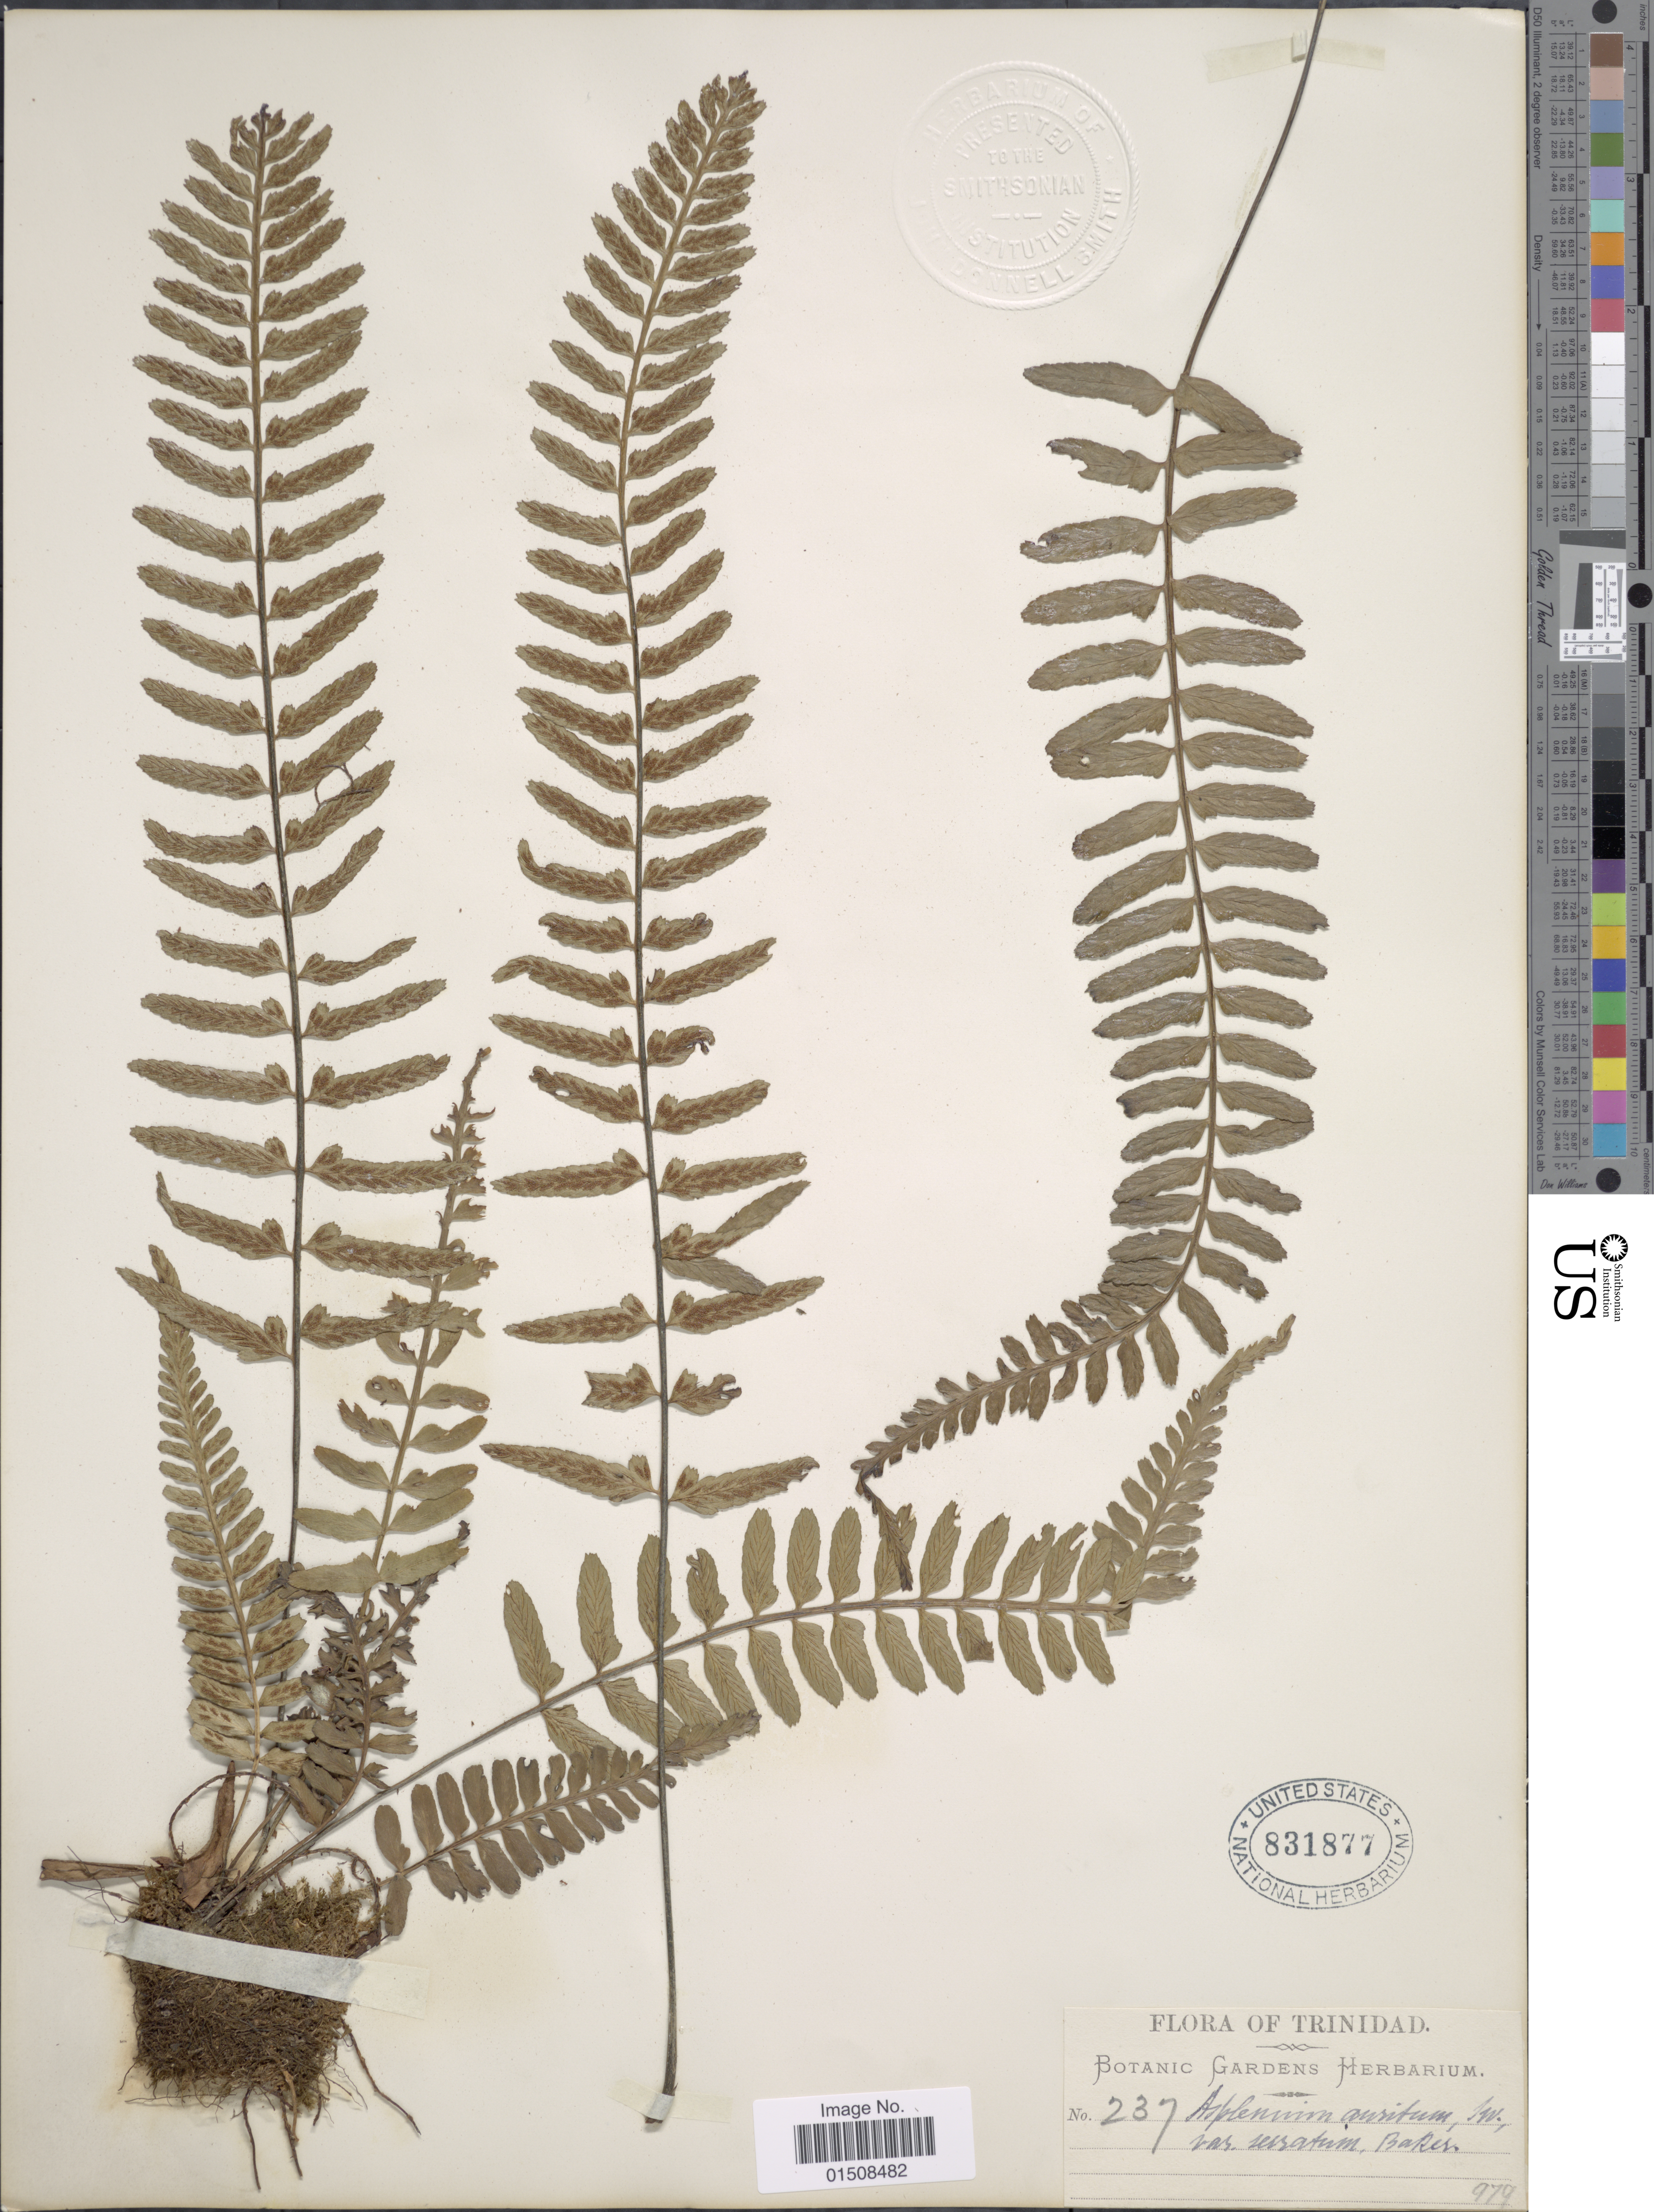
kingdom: Plantae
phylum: Tracheophyta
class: Polypodiopsida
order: Polypodiales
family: Aspleniaceae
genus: Asplenium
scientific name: Asplenium auritum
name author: Sw.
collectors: ex herb. Bot. Gard.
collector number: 237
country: Trinidad and Tobago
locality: Trinidad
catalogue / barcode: US 831877